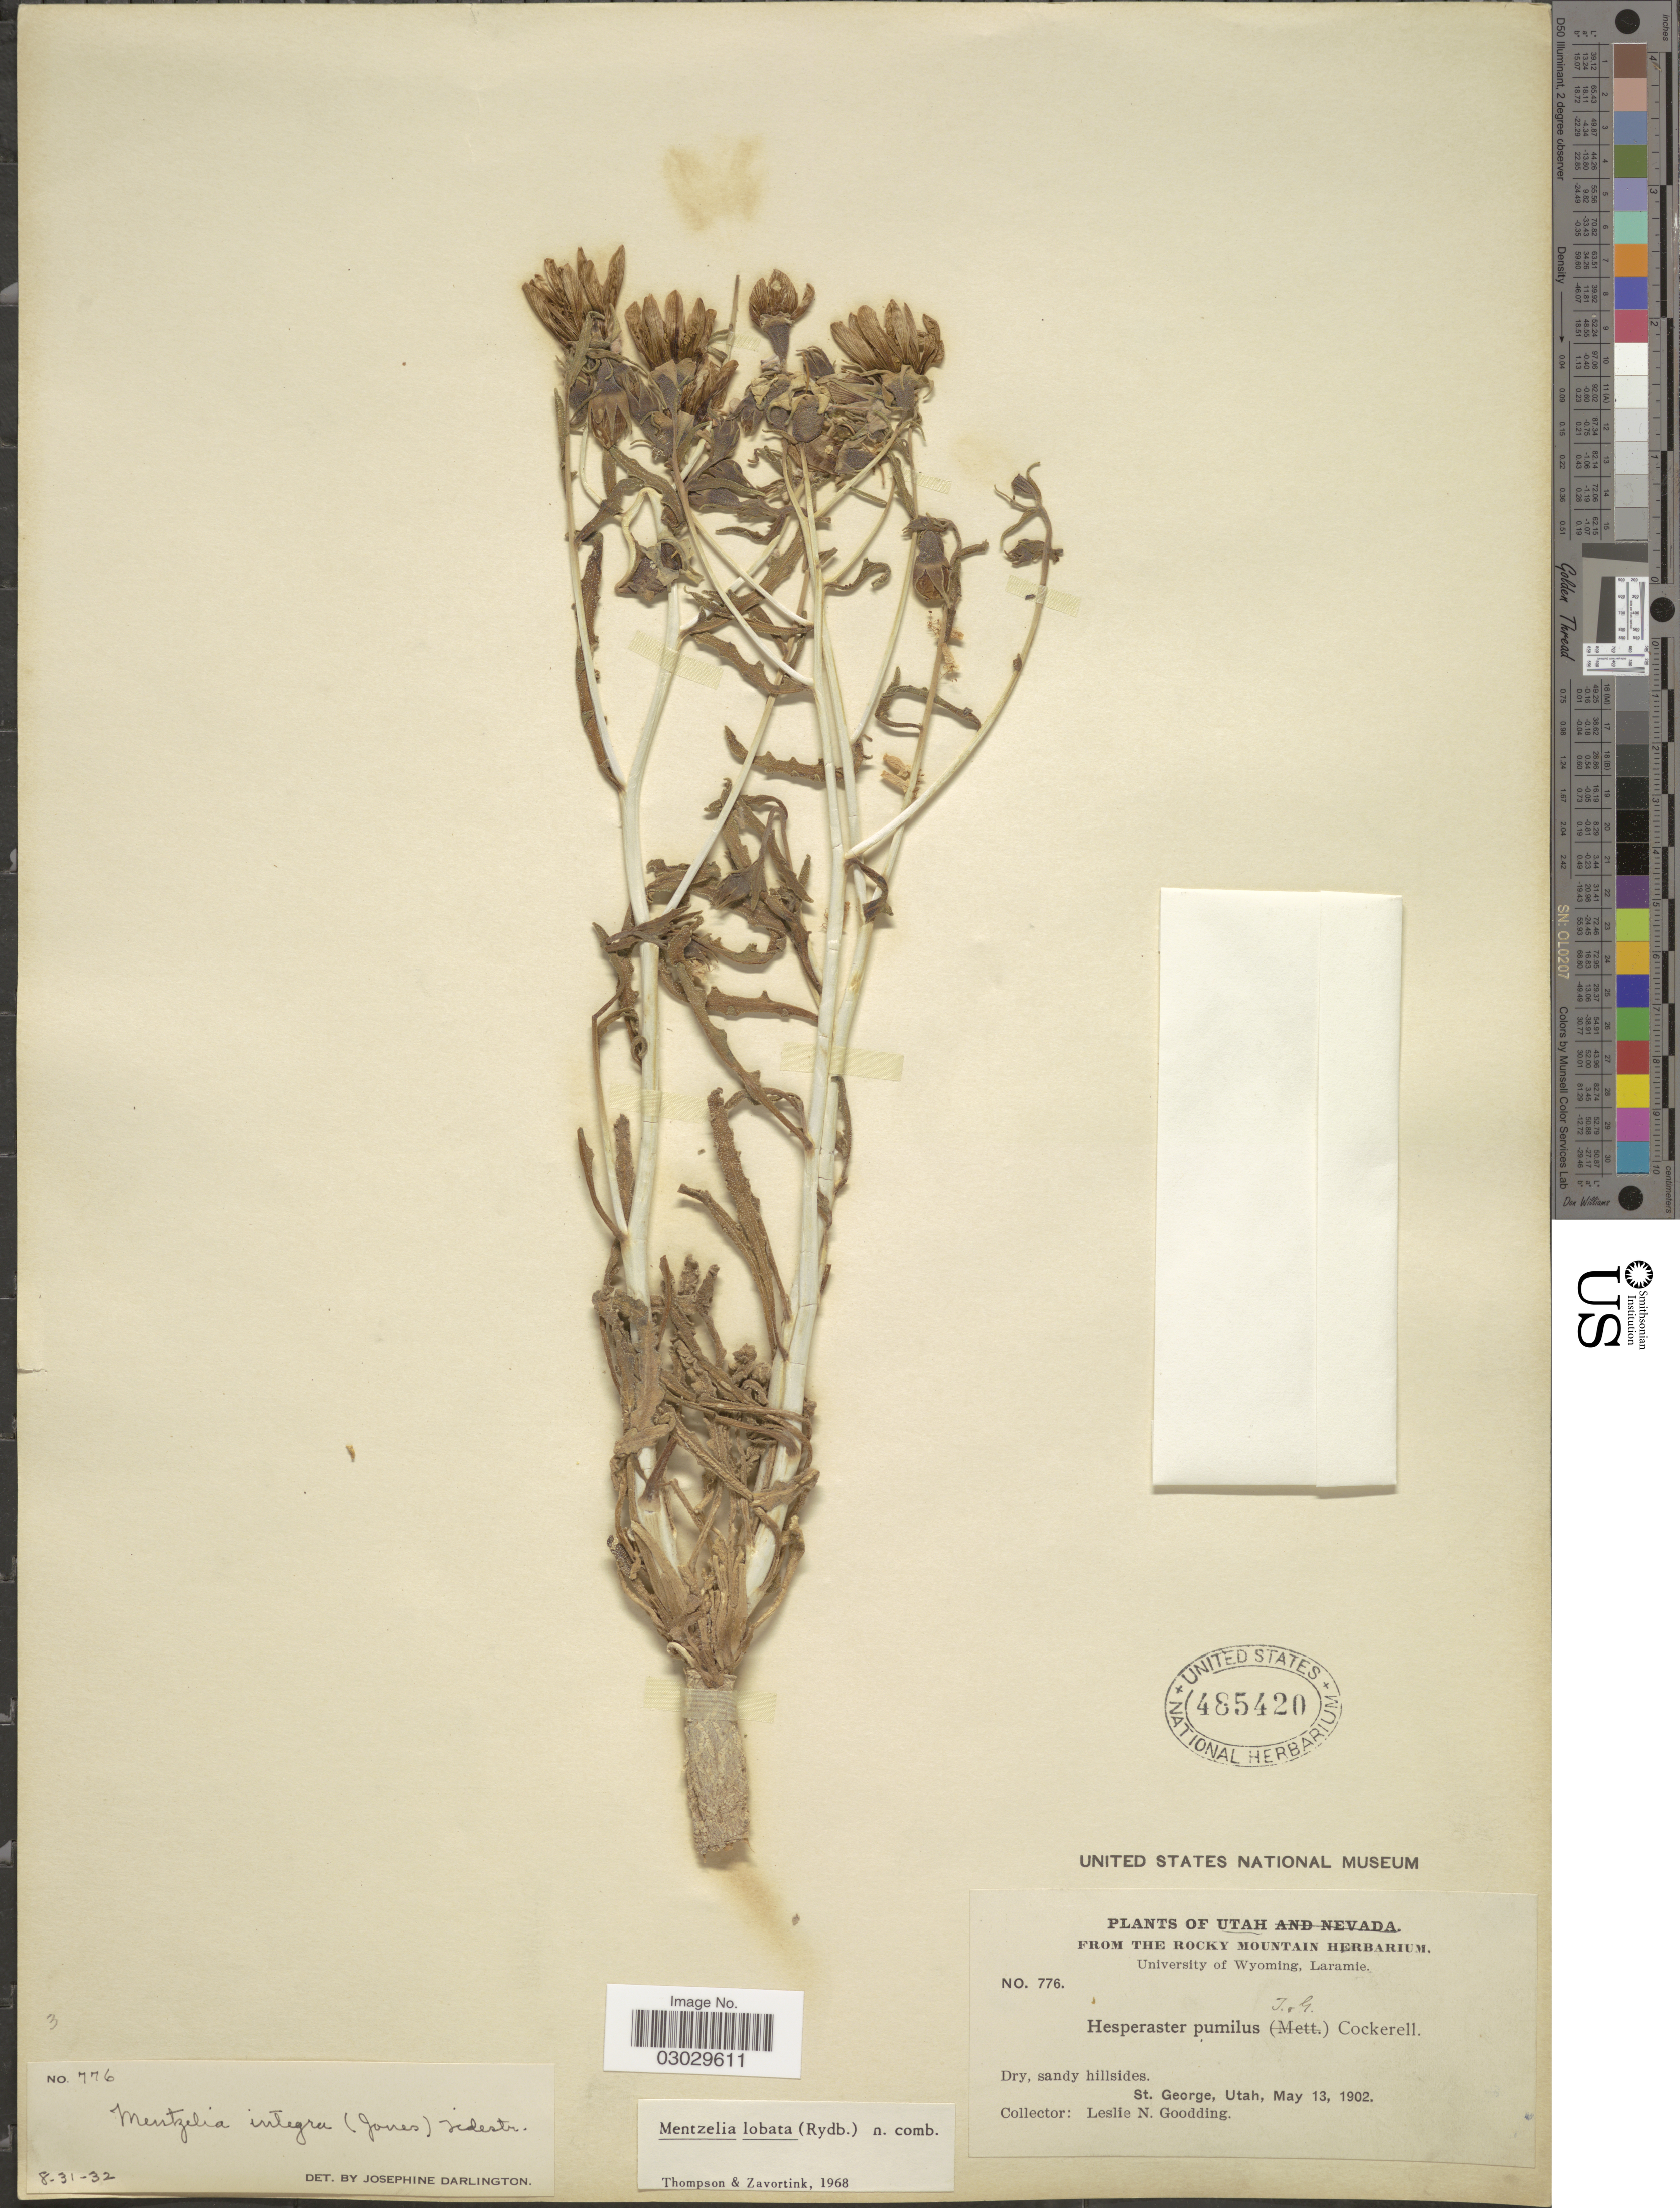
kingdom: Plantae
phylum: Tracheophyta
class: Magnoliopsida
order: Cornales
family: Loasaceae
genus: Mentzelia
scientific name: Mentzelia integra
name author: (M.E. Jones) Tidestr.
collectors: L. N. Goodding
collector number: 776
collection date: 1902-05-13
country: United States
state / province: Utah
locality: St. George.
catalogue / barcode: US 485420